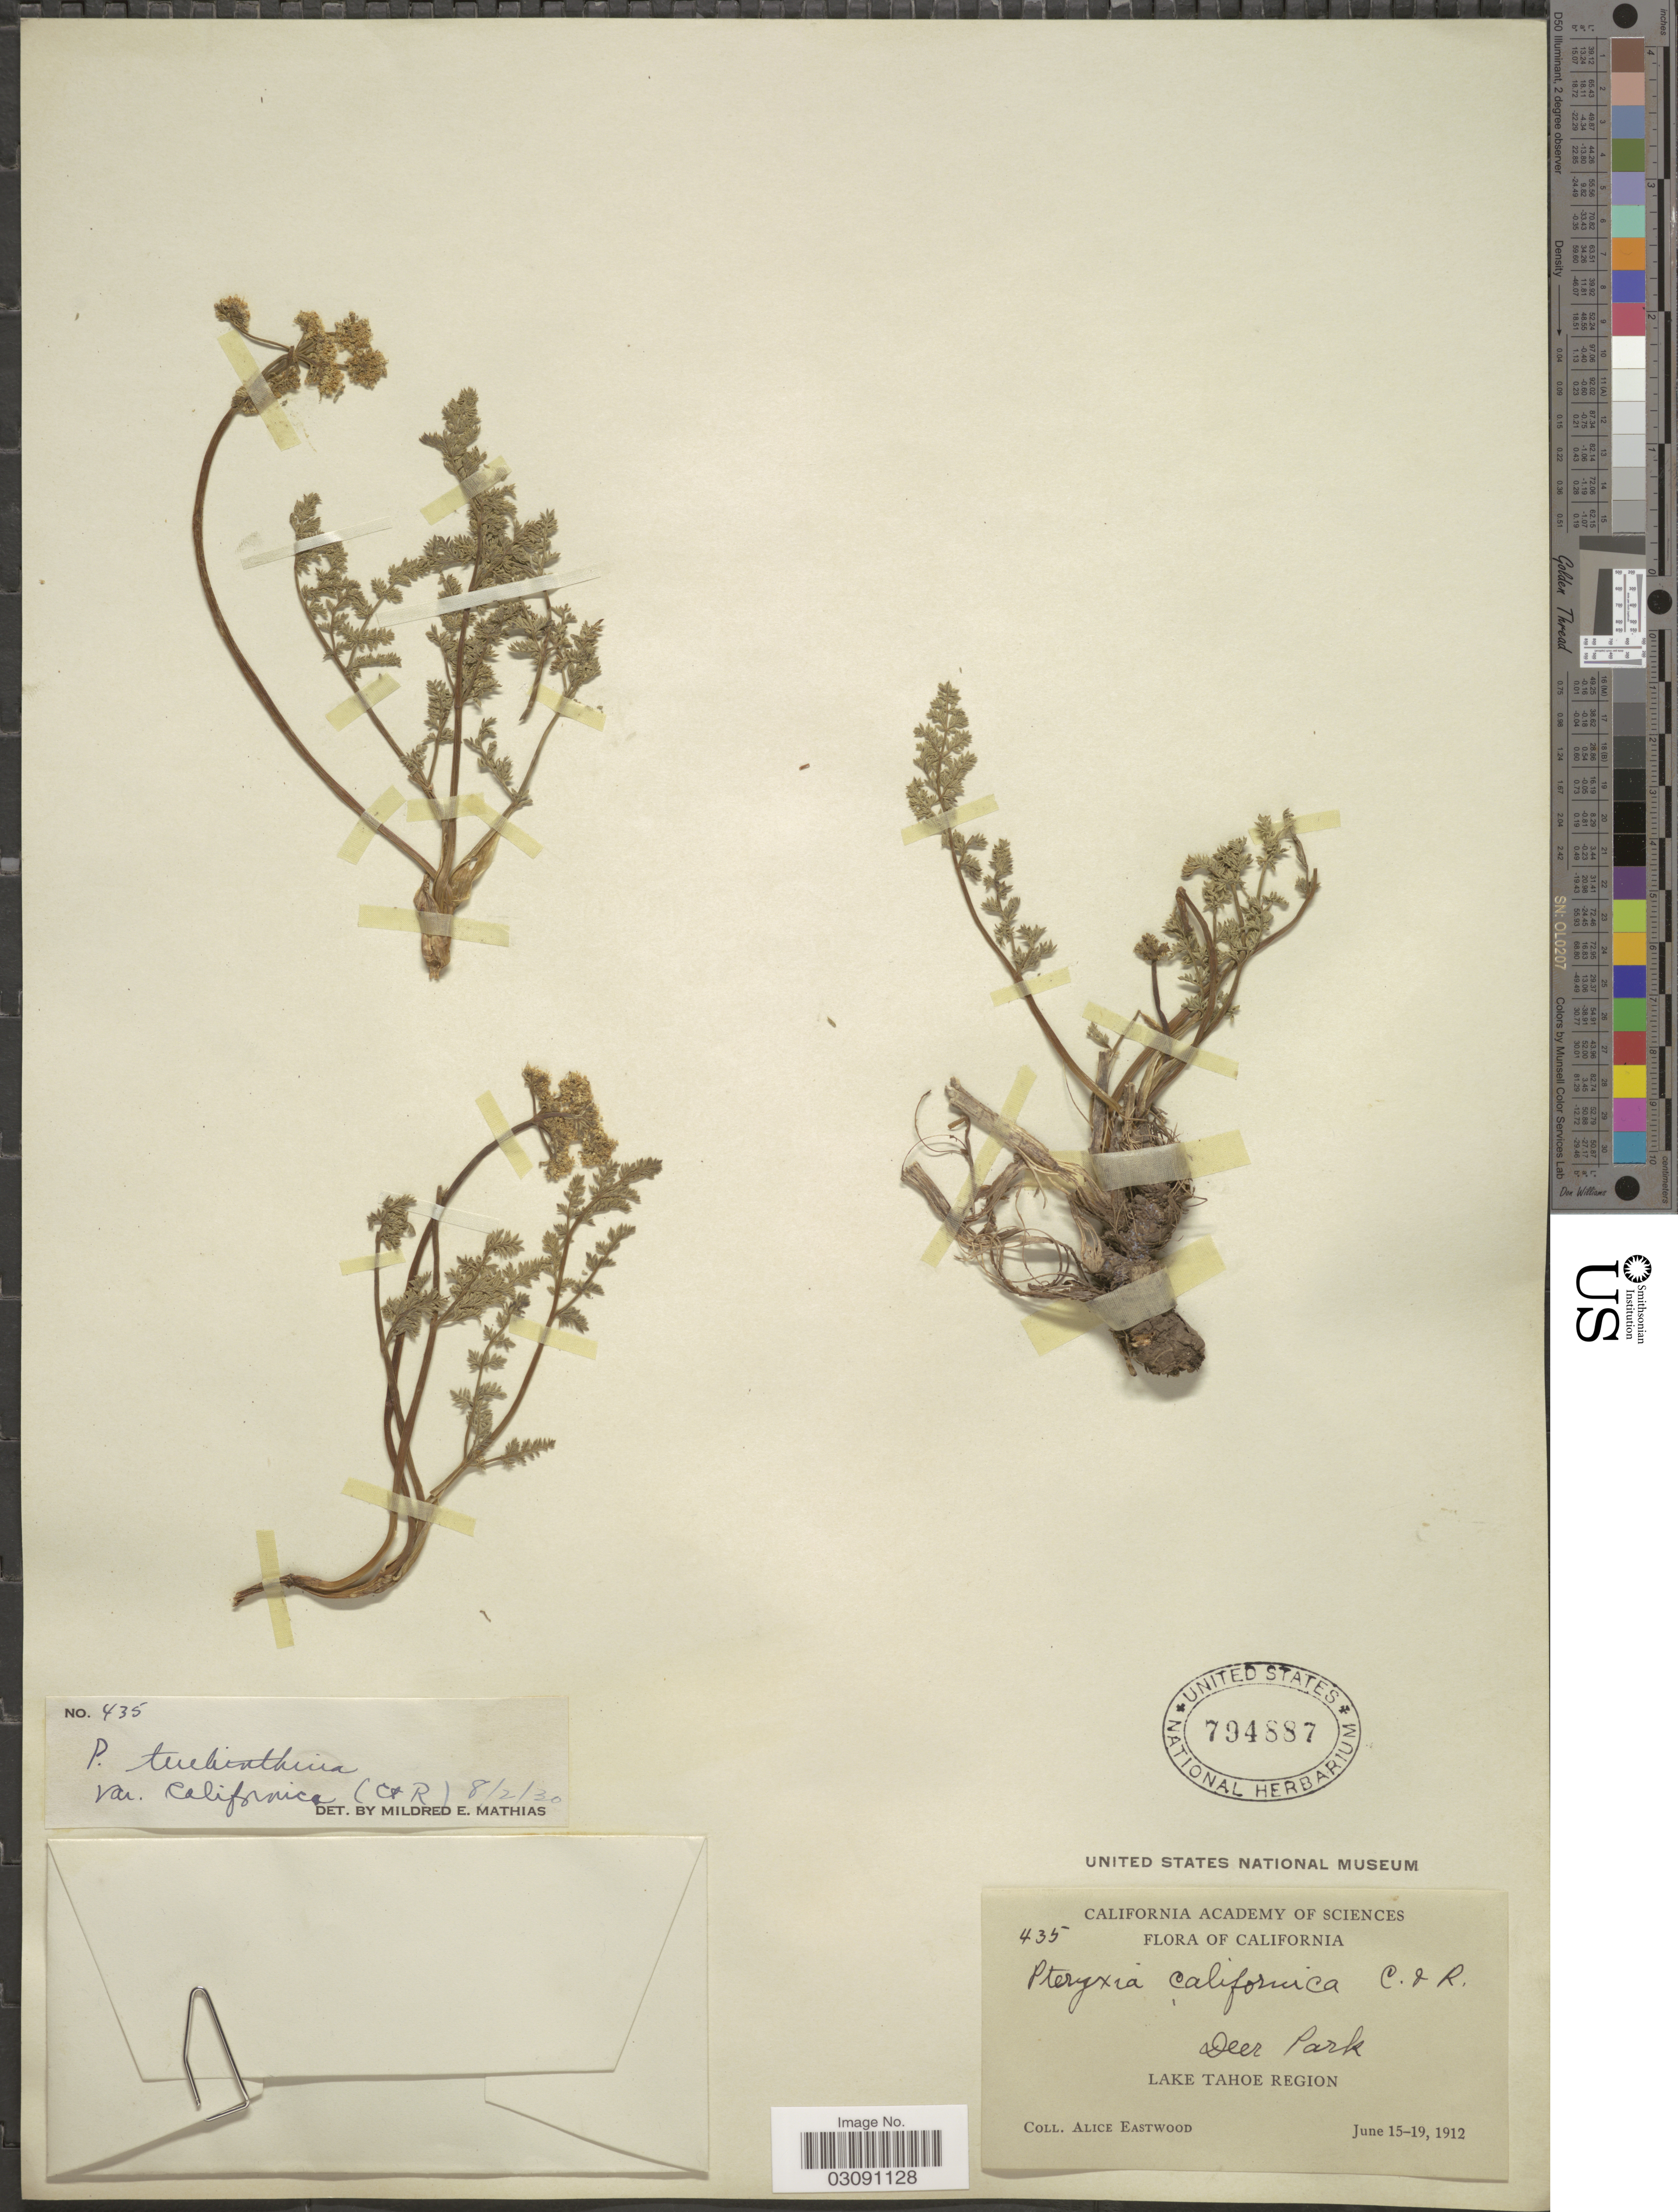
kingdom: Plantae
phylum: Tracheophyta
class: Magnoliopsida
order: Apiales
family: Apiaceae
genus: Pteryxia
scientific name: Pteryxia terebinthina var. californica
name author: (J.M. Coult. & Rose) Mathias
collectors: A. Eastwood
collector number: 435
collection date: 1912-06-15/1912-06-19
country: United States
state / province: California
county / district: Sierra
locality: Deer Park, Lake Tahoe Region.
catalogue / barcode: US 794887